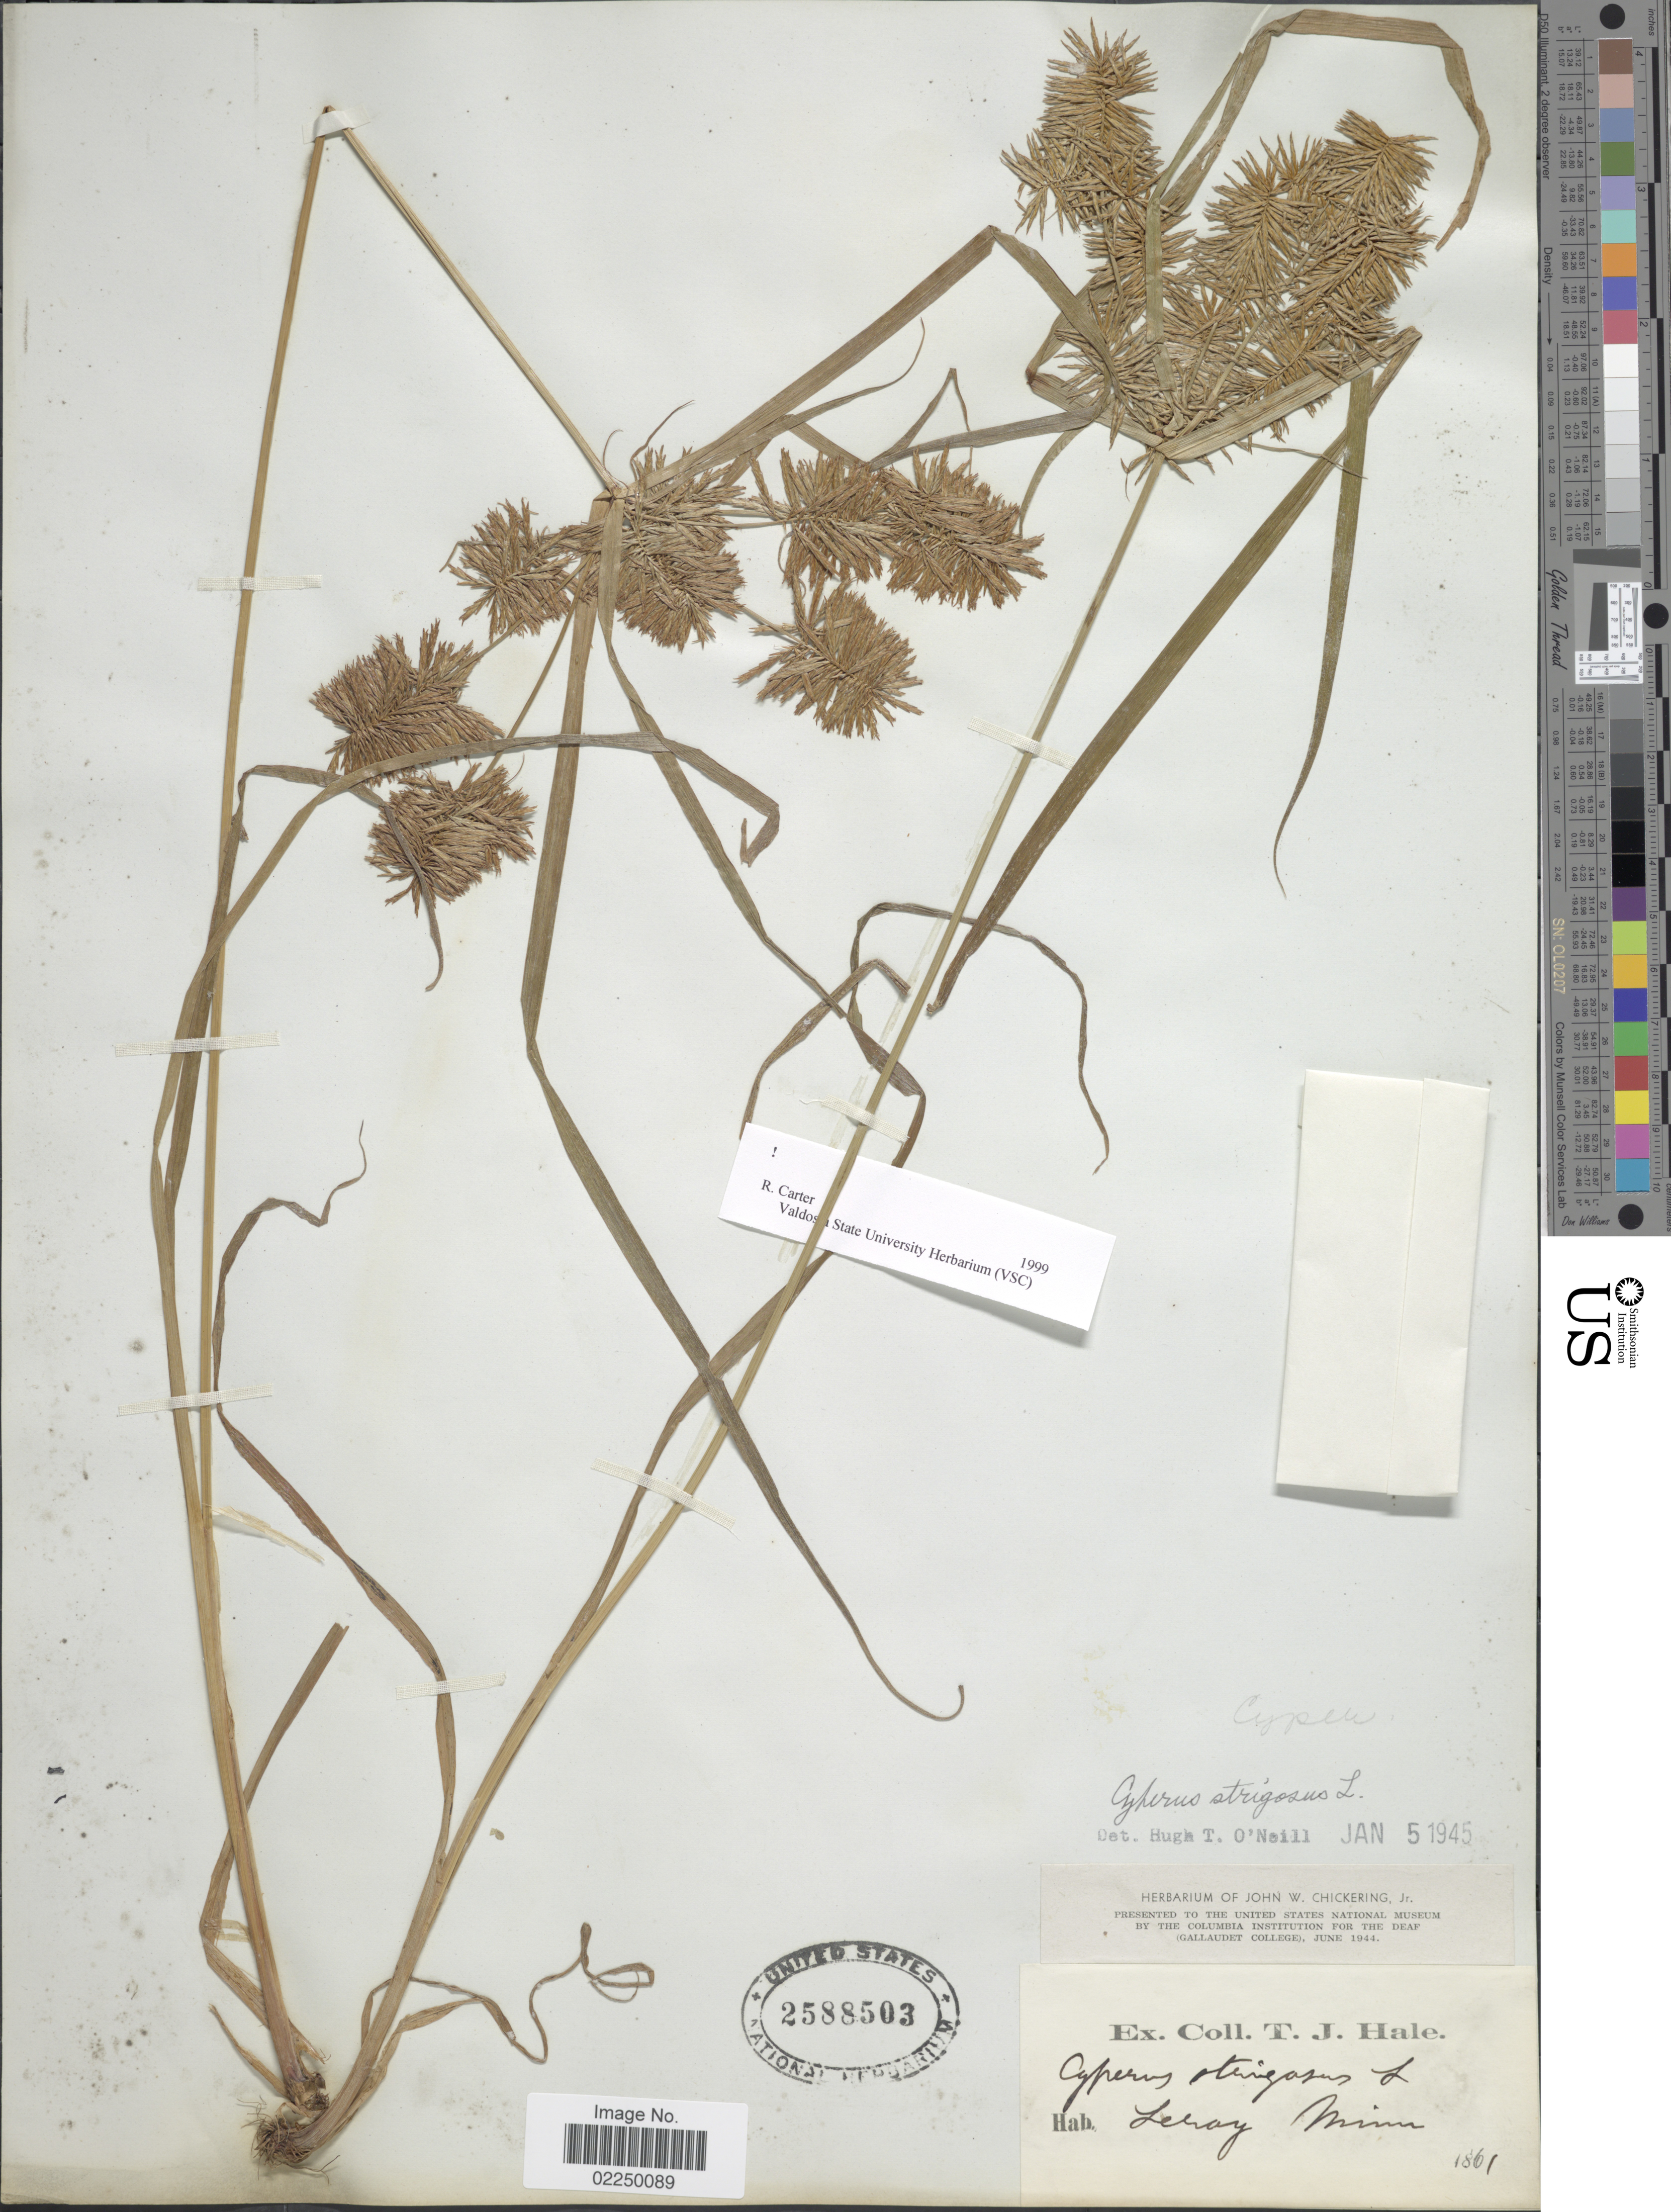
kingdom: Plantae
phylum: Tracheophyta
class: Liliopsida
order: Poales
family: Cyperaceae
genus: Cyperus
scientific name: Cyperus strigosus L.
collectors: T. Hale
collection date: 1861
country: United States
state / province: Minnesota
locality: Le Roy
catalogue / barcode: US 2588503